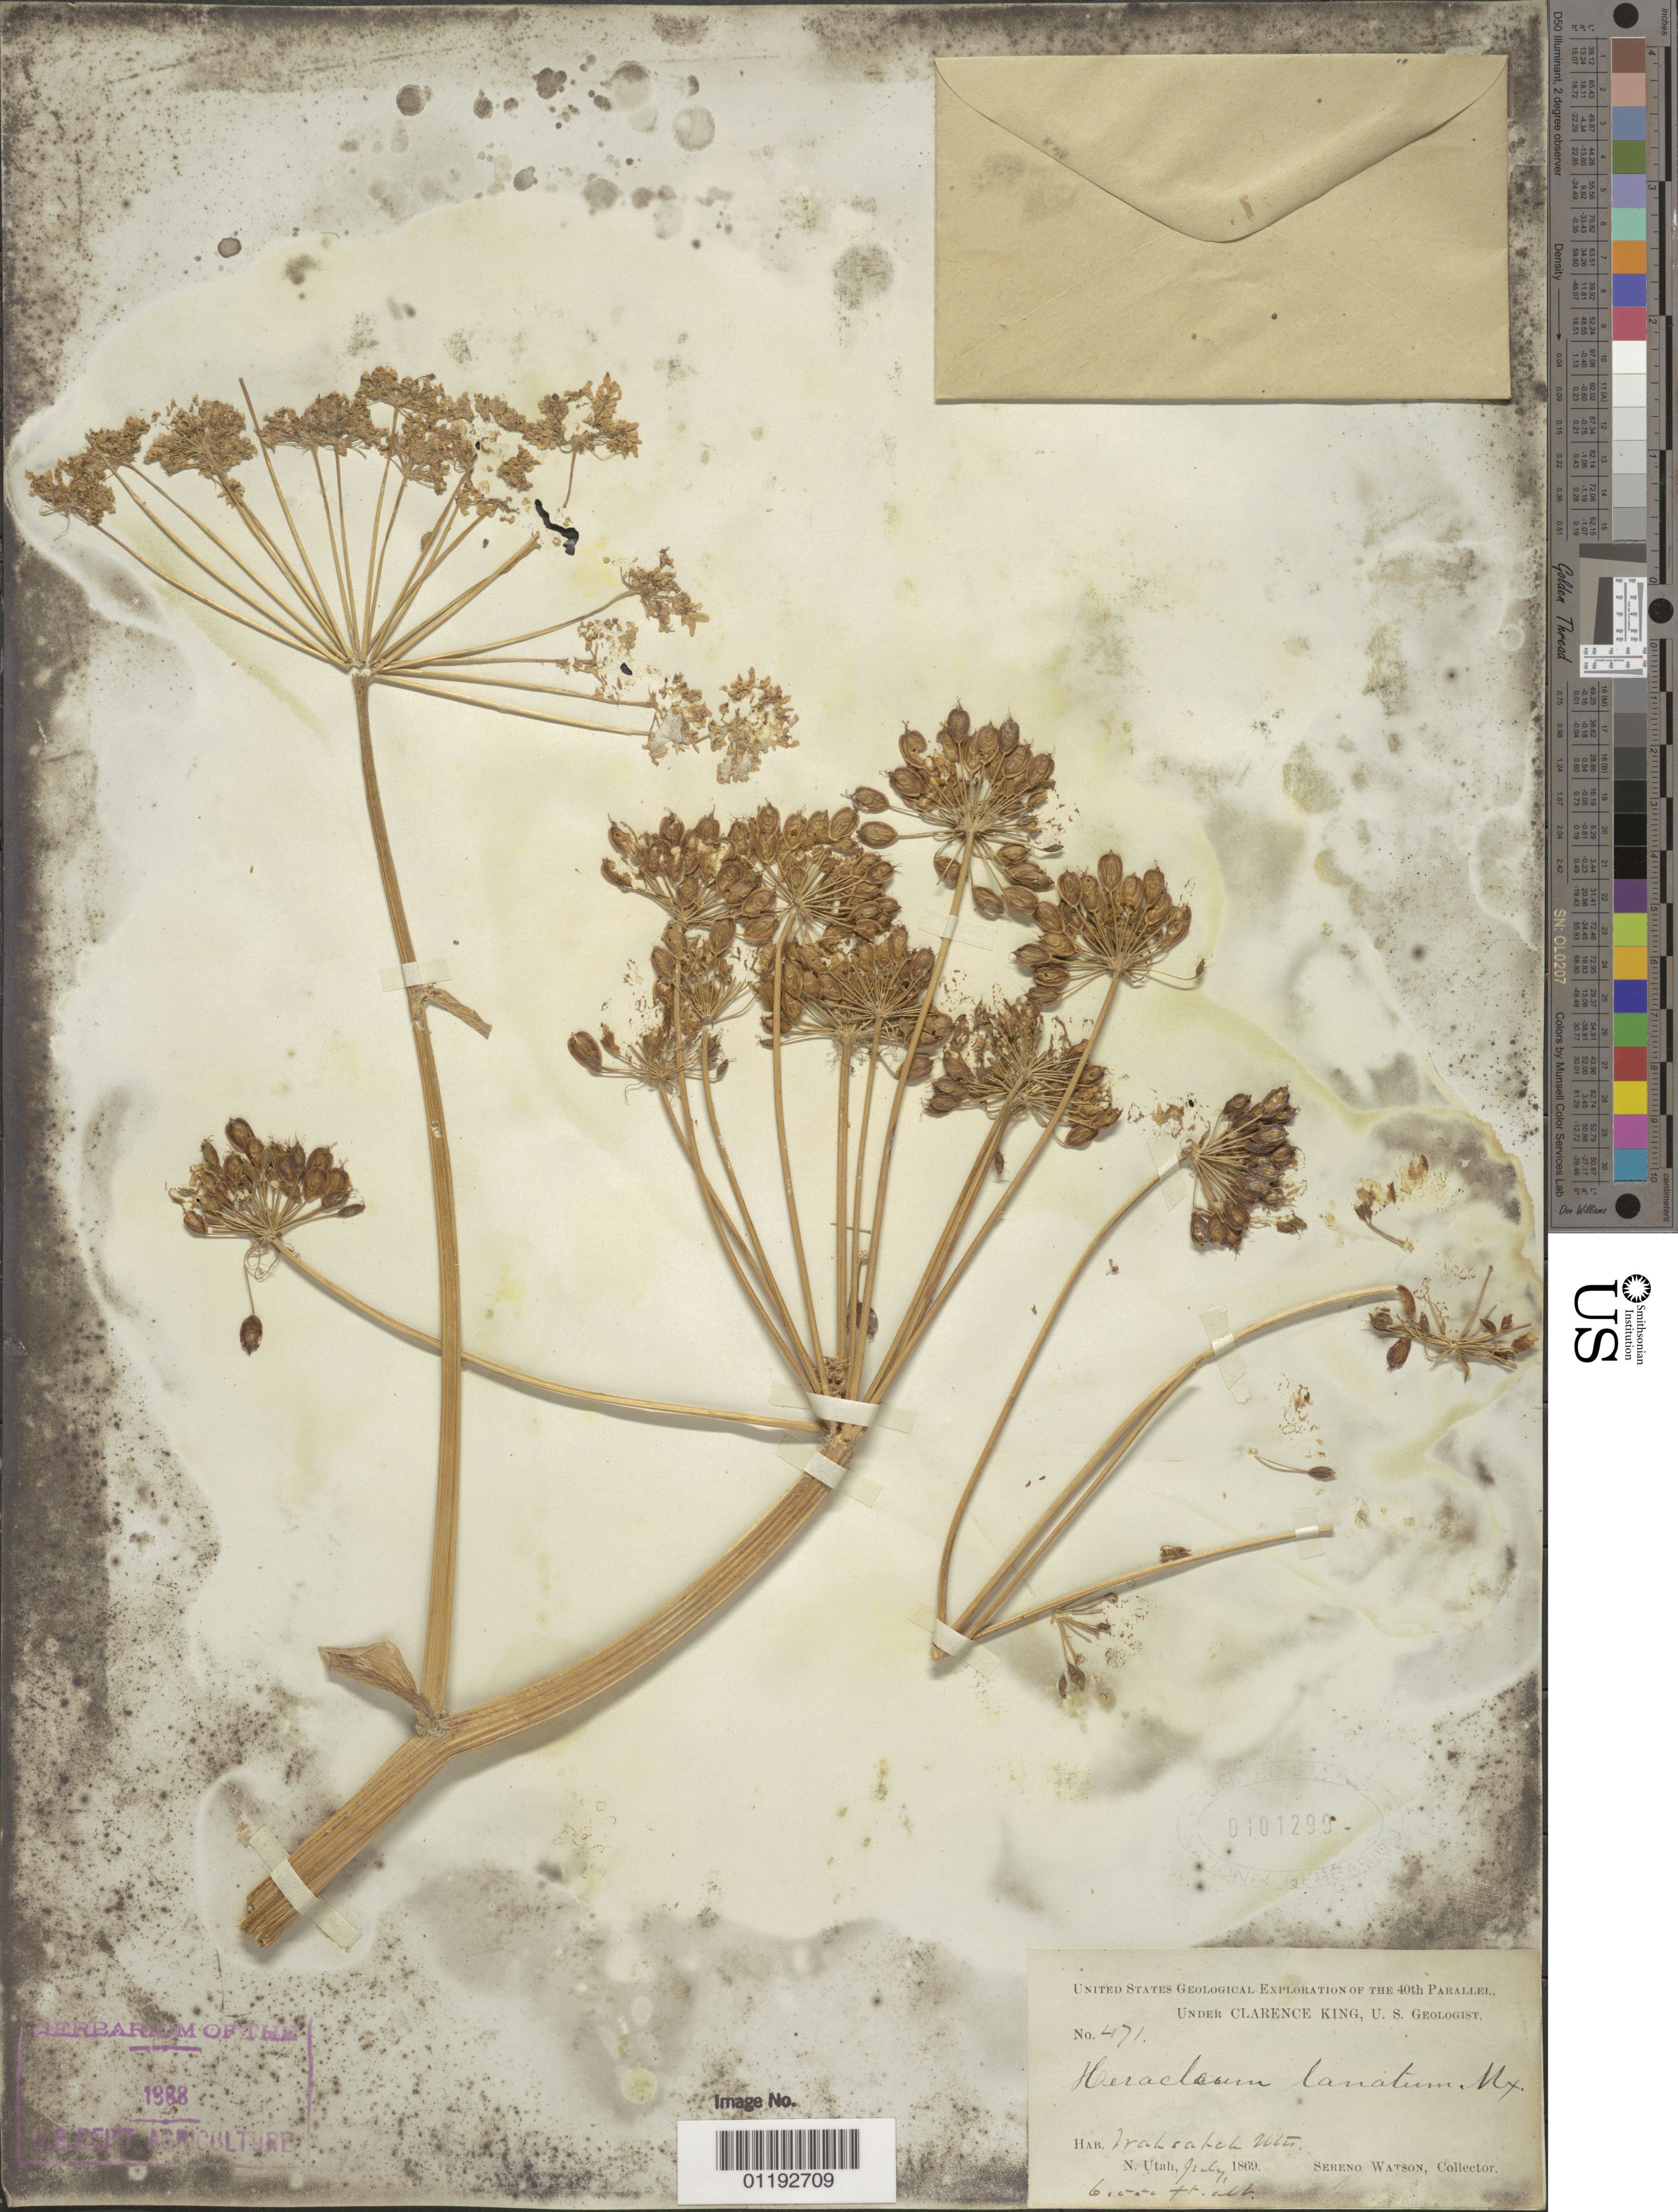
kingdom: Plantae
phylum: Tracheophyta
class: Magnoliopsida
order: Apiales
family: Apiaceae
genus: Heracleum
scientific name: Heracleum lanatum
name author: Michx.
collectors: S. Watson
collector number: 471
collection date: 1869-07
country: United States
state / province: Utah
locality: Wahsatch Mts.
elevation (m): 1829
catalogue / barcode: US 101299